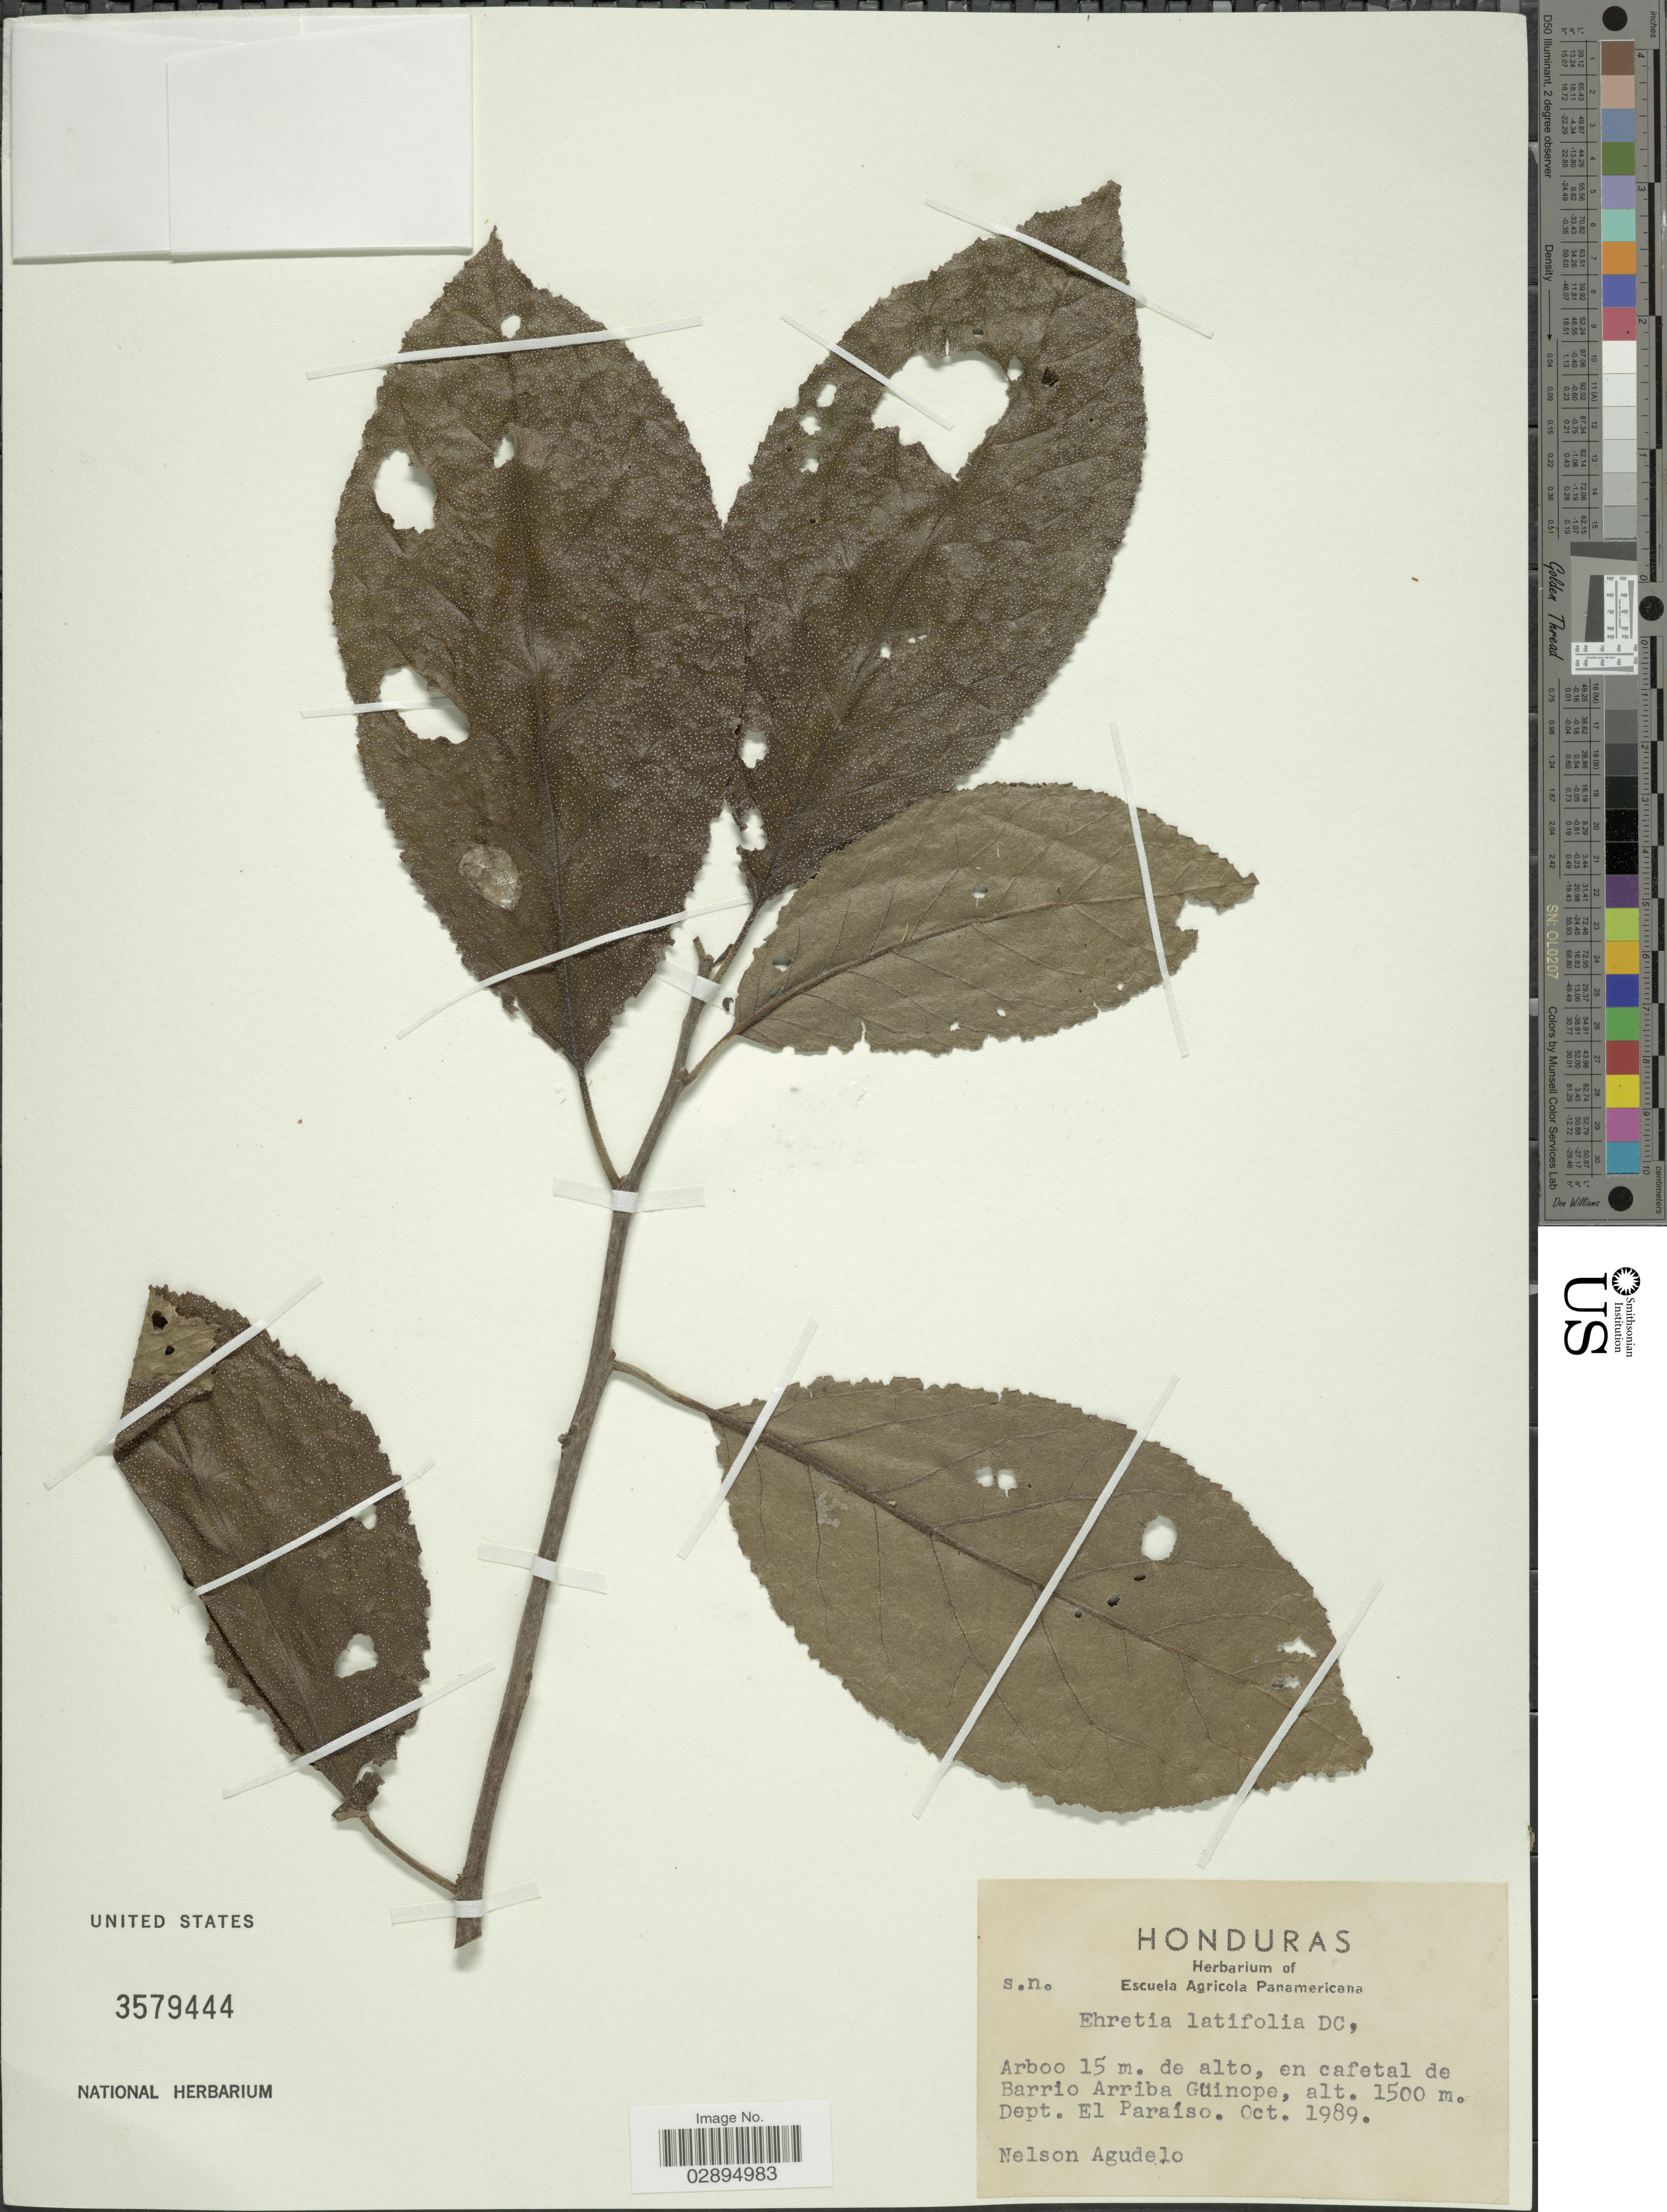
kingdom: Plantae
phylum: Tracheophyta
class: Magnoliopsida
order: Boraginales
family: Ehretiaceae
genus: Ehretia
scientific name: Ehretia latifolia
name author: DC.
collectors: N. Agudelo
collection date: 1989-10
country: Honduras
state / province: El Paraíso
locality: Barrio Arriba Guinope, Dept. El Paraíso.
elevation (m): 1500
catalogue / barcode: US 3579444